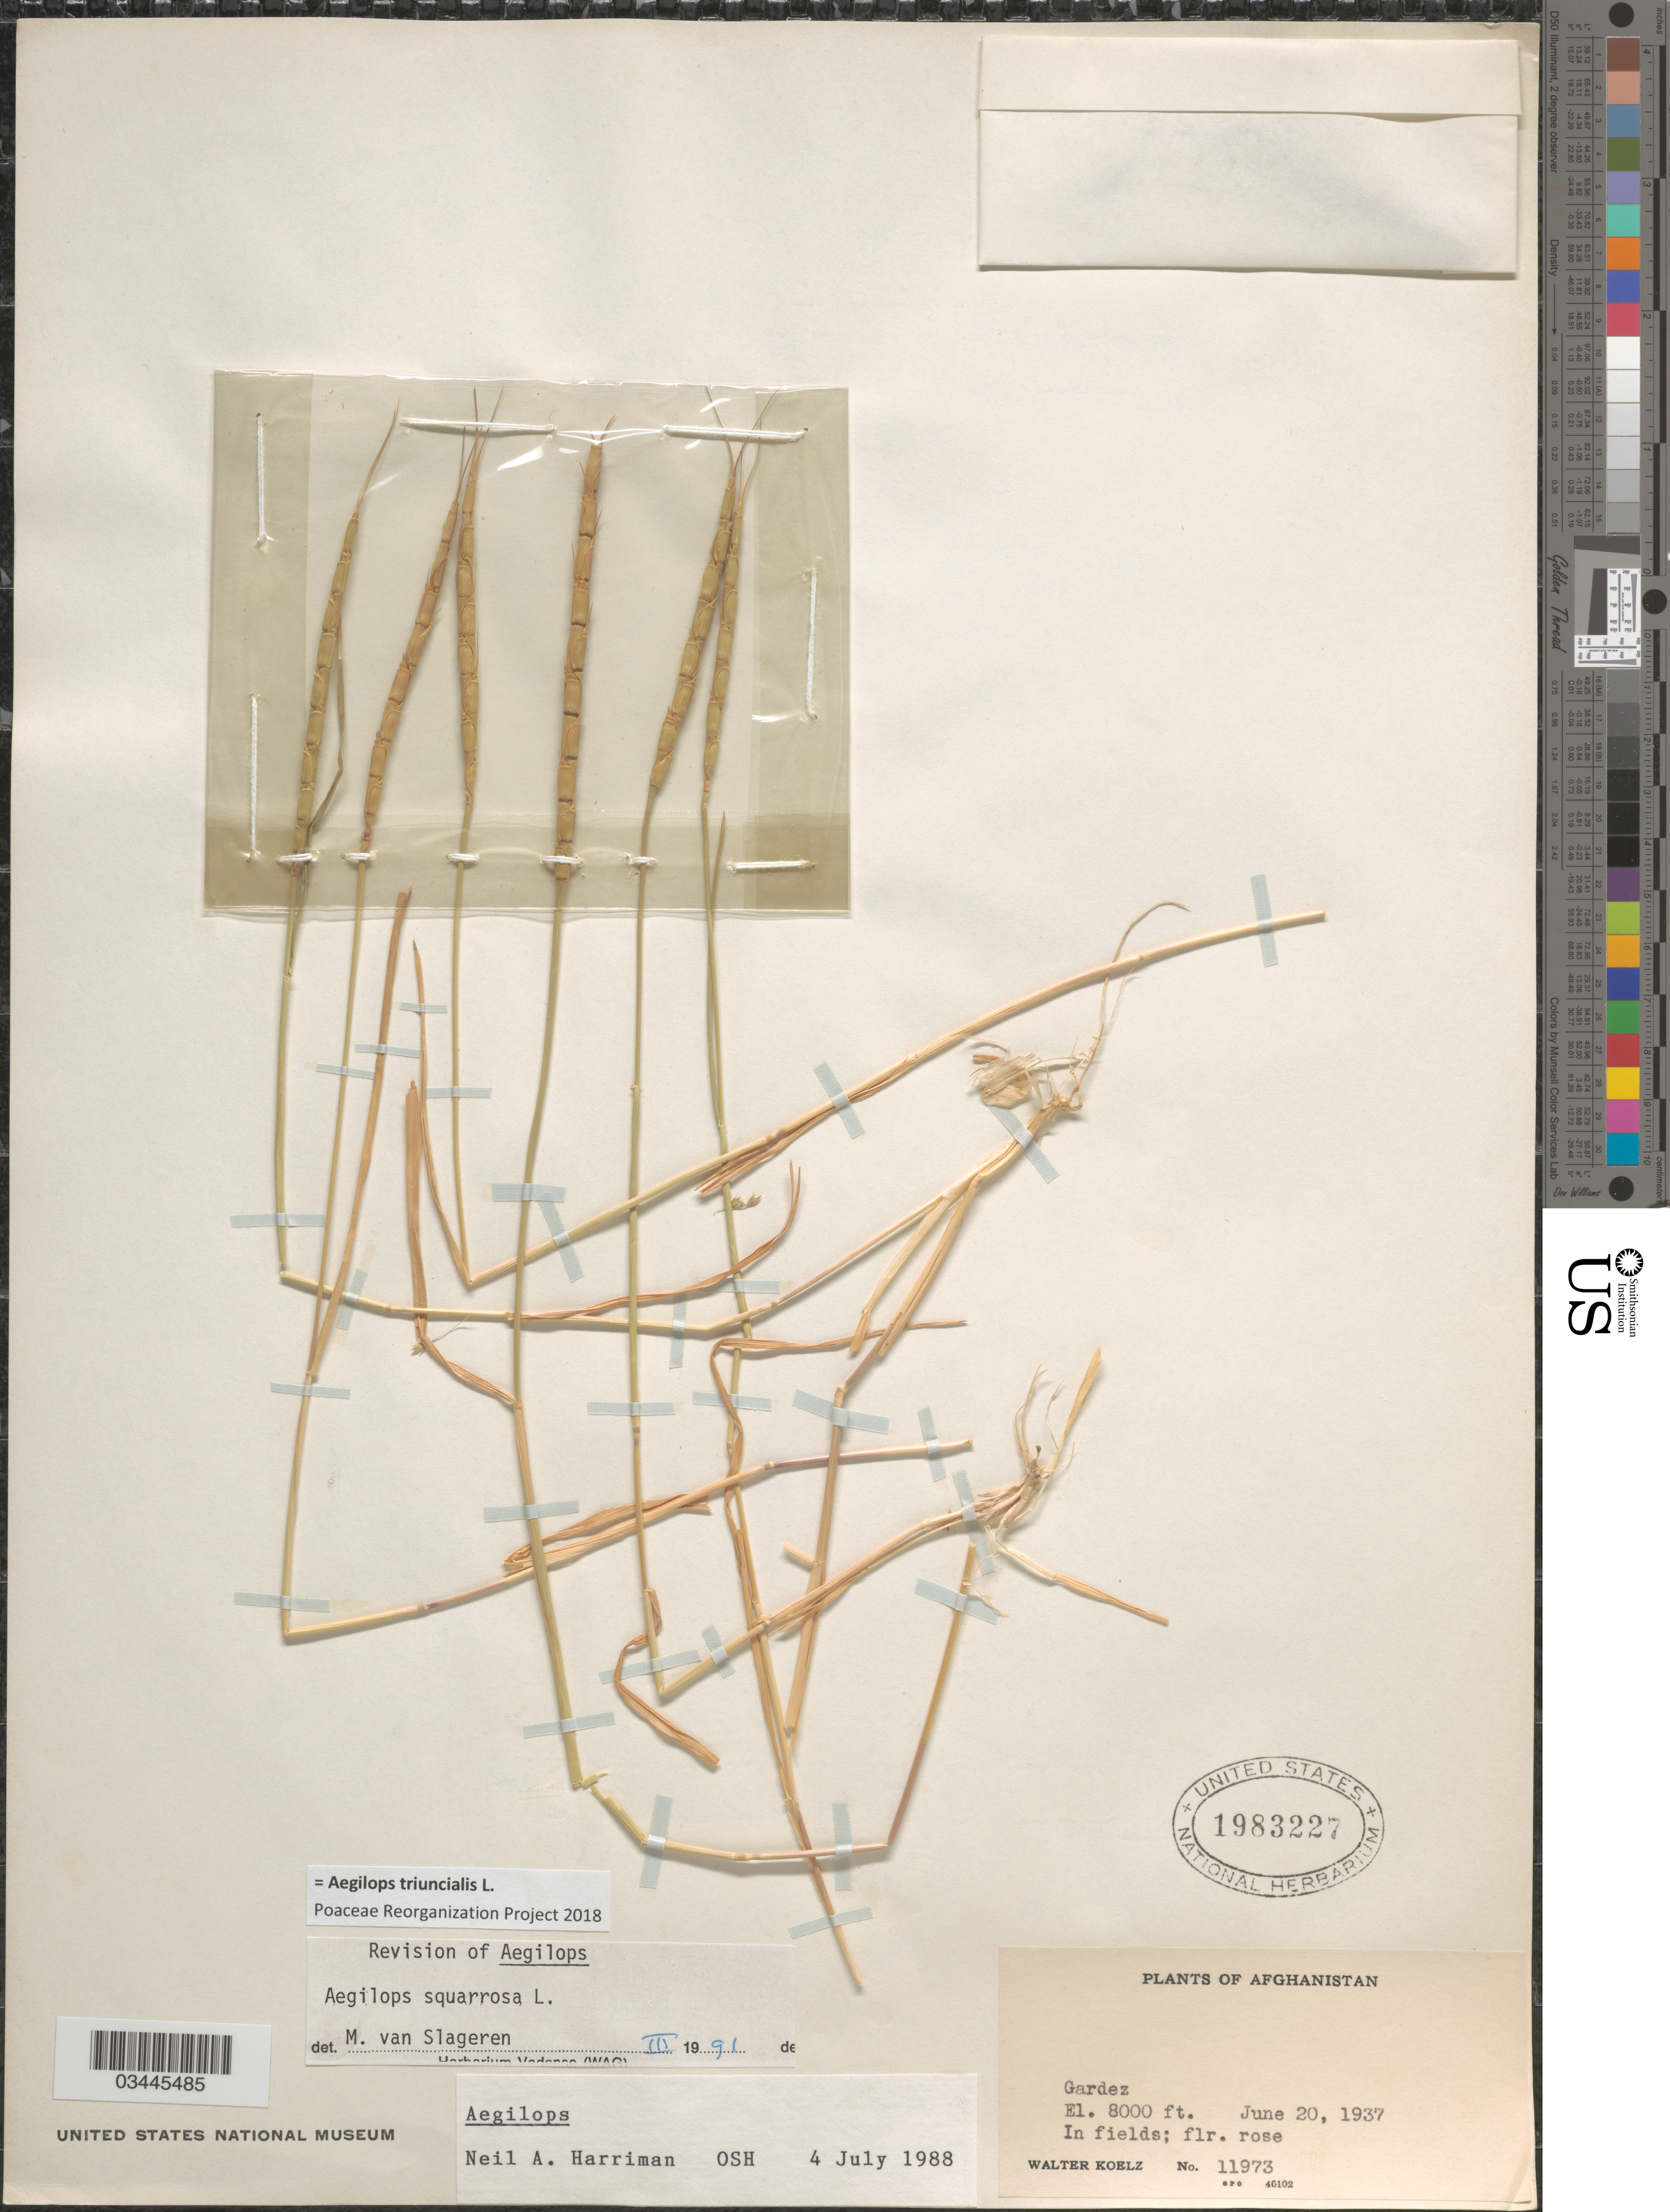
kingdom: Plantae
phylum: Tracheophyta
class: Liliopsida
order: Poales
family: Poaceae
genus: Aegilops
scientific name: Aegilops triuncialis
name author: L.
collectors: W. N. Koelz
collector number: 11973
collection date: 1937-06-20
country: Afghanistan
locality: Gardez. In fields.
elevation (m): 2438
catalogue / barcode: US 1983227